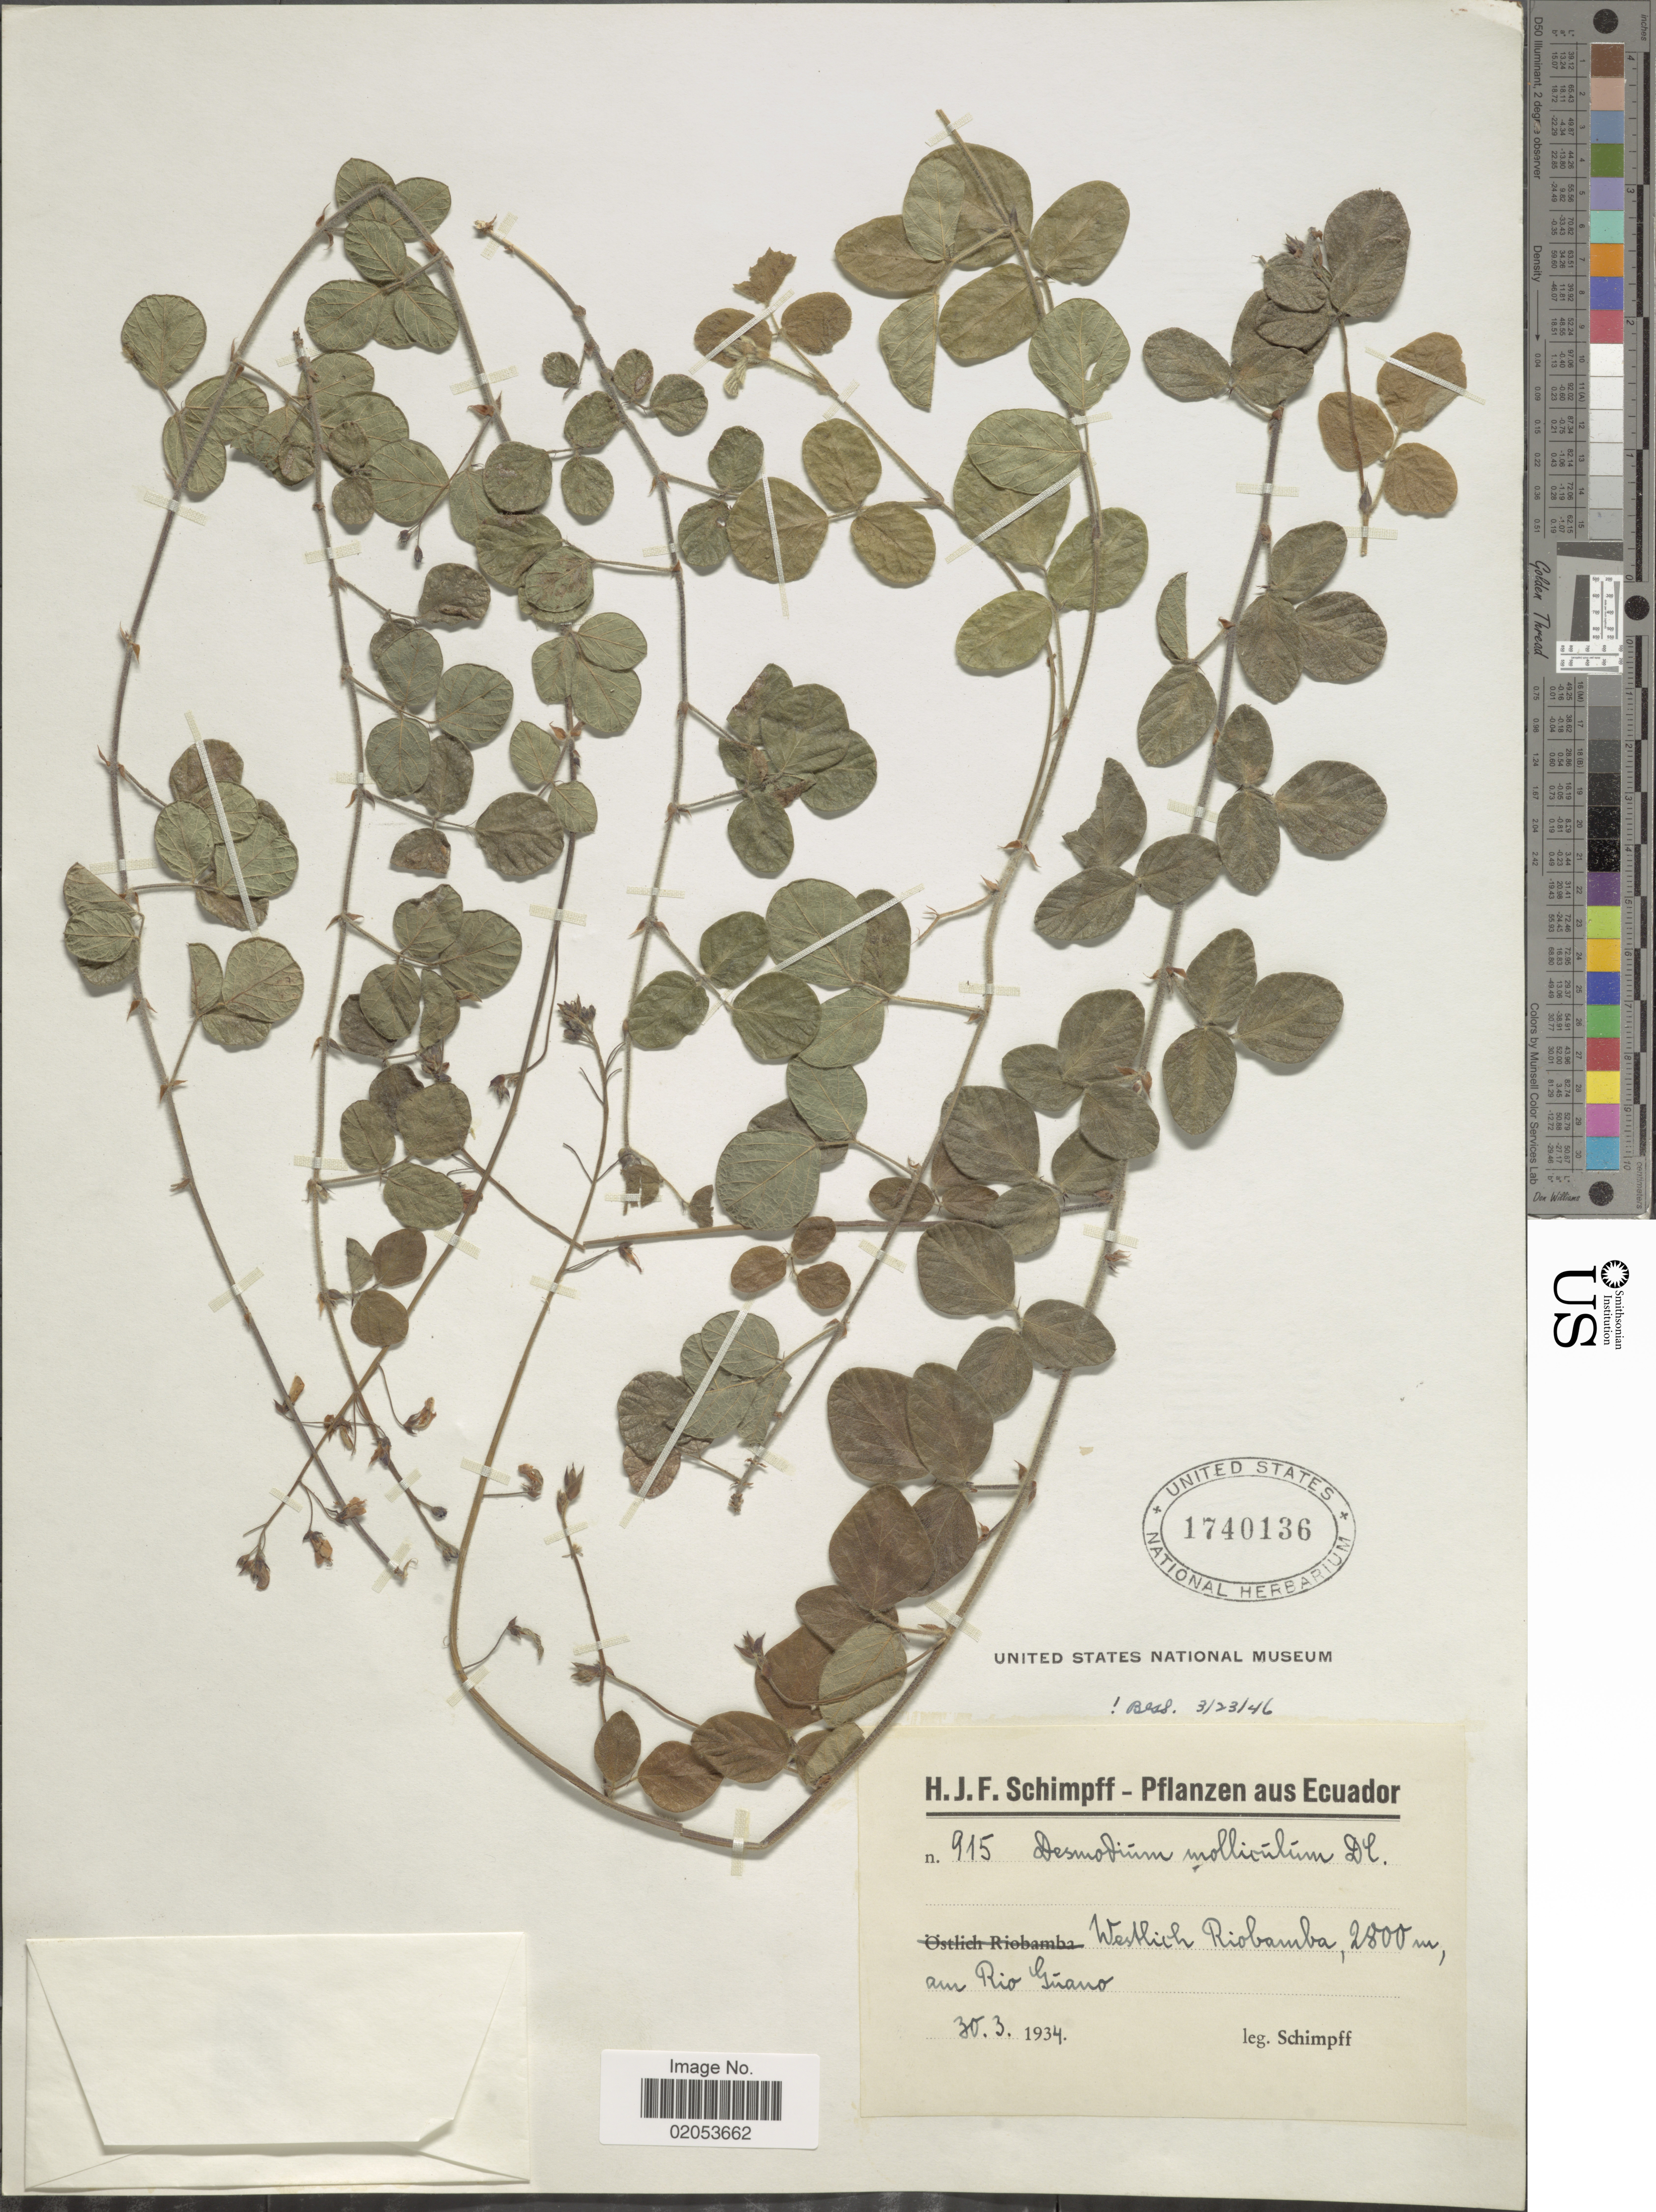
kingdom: Plantae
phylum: Tracheophyta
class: Magnoliopsida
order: Fabales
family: Fabaceae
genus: Desmodium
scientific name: Desmodium molliculum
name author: (Kunth) DC.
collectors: Schimpff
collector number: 915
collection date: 1934-03-30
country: Ecuador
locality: Pflanzen aus Ecuador, Westlich Riobamba am Rio Guano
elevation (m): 2800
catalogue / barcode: US 1740136